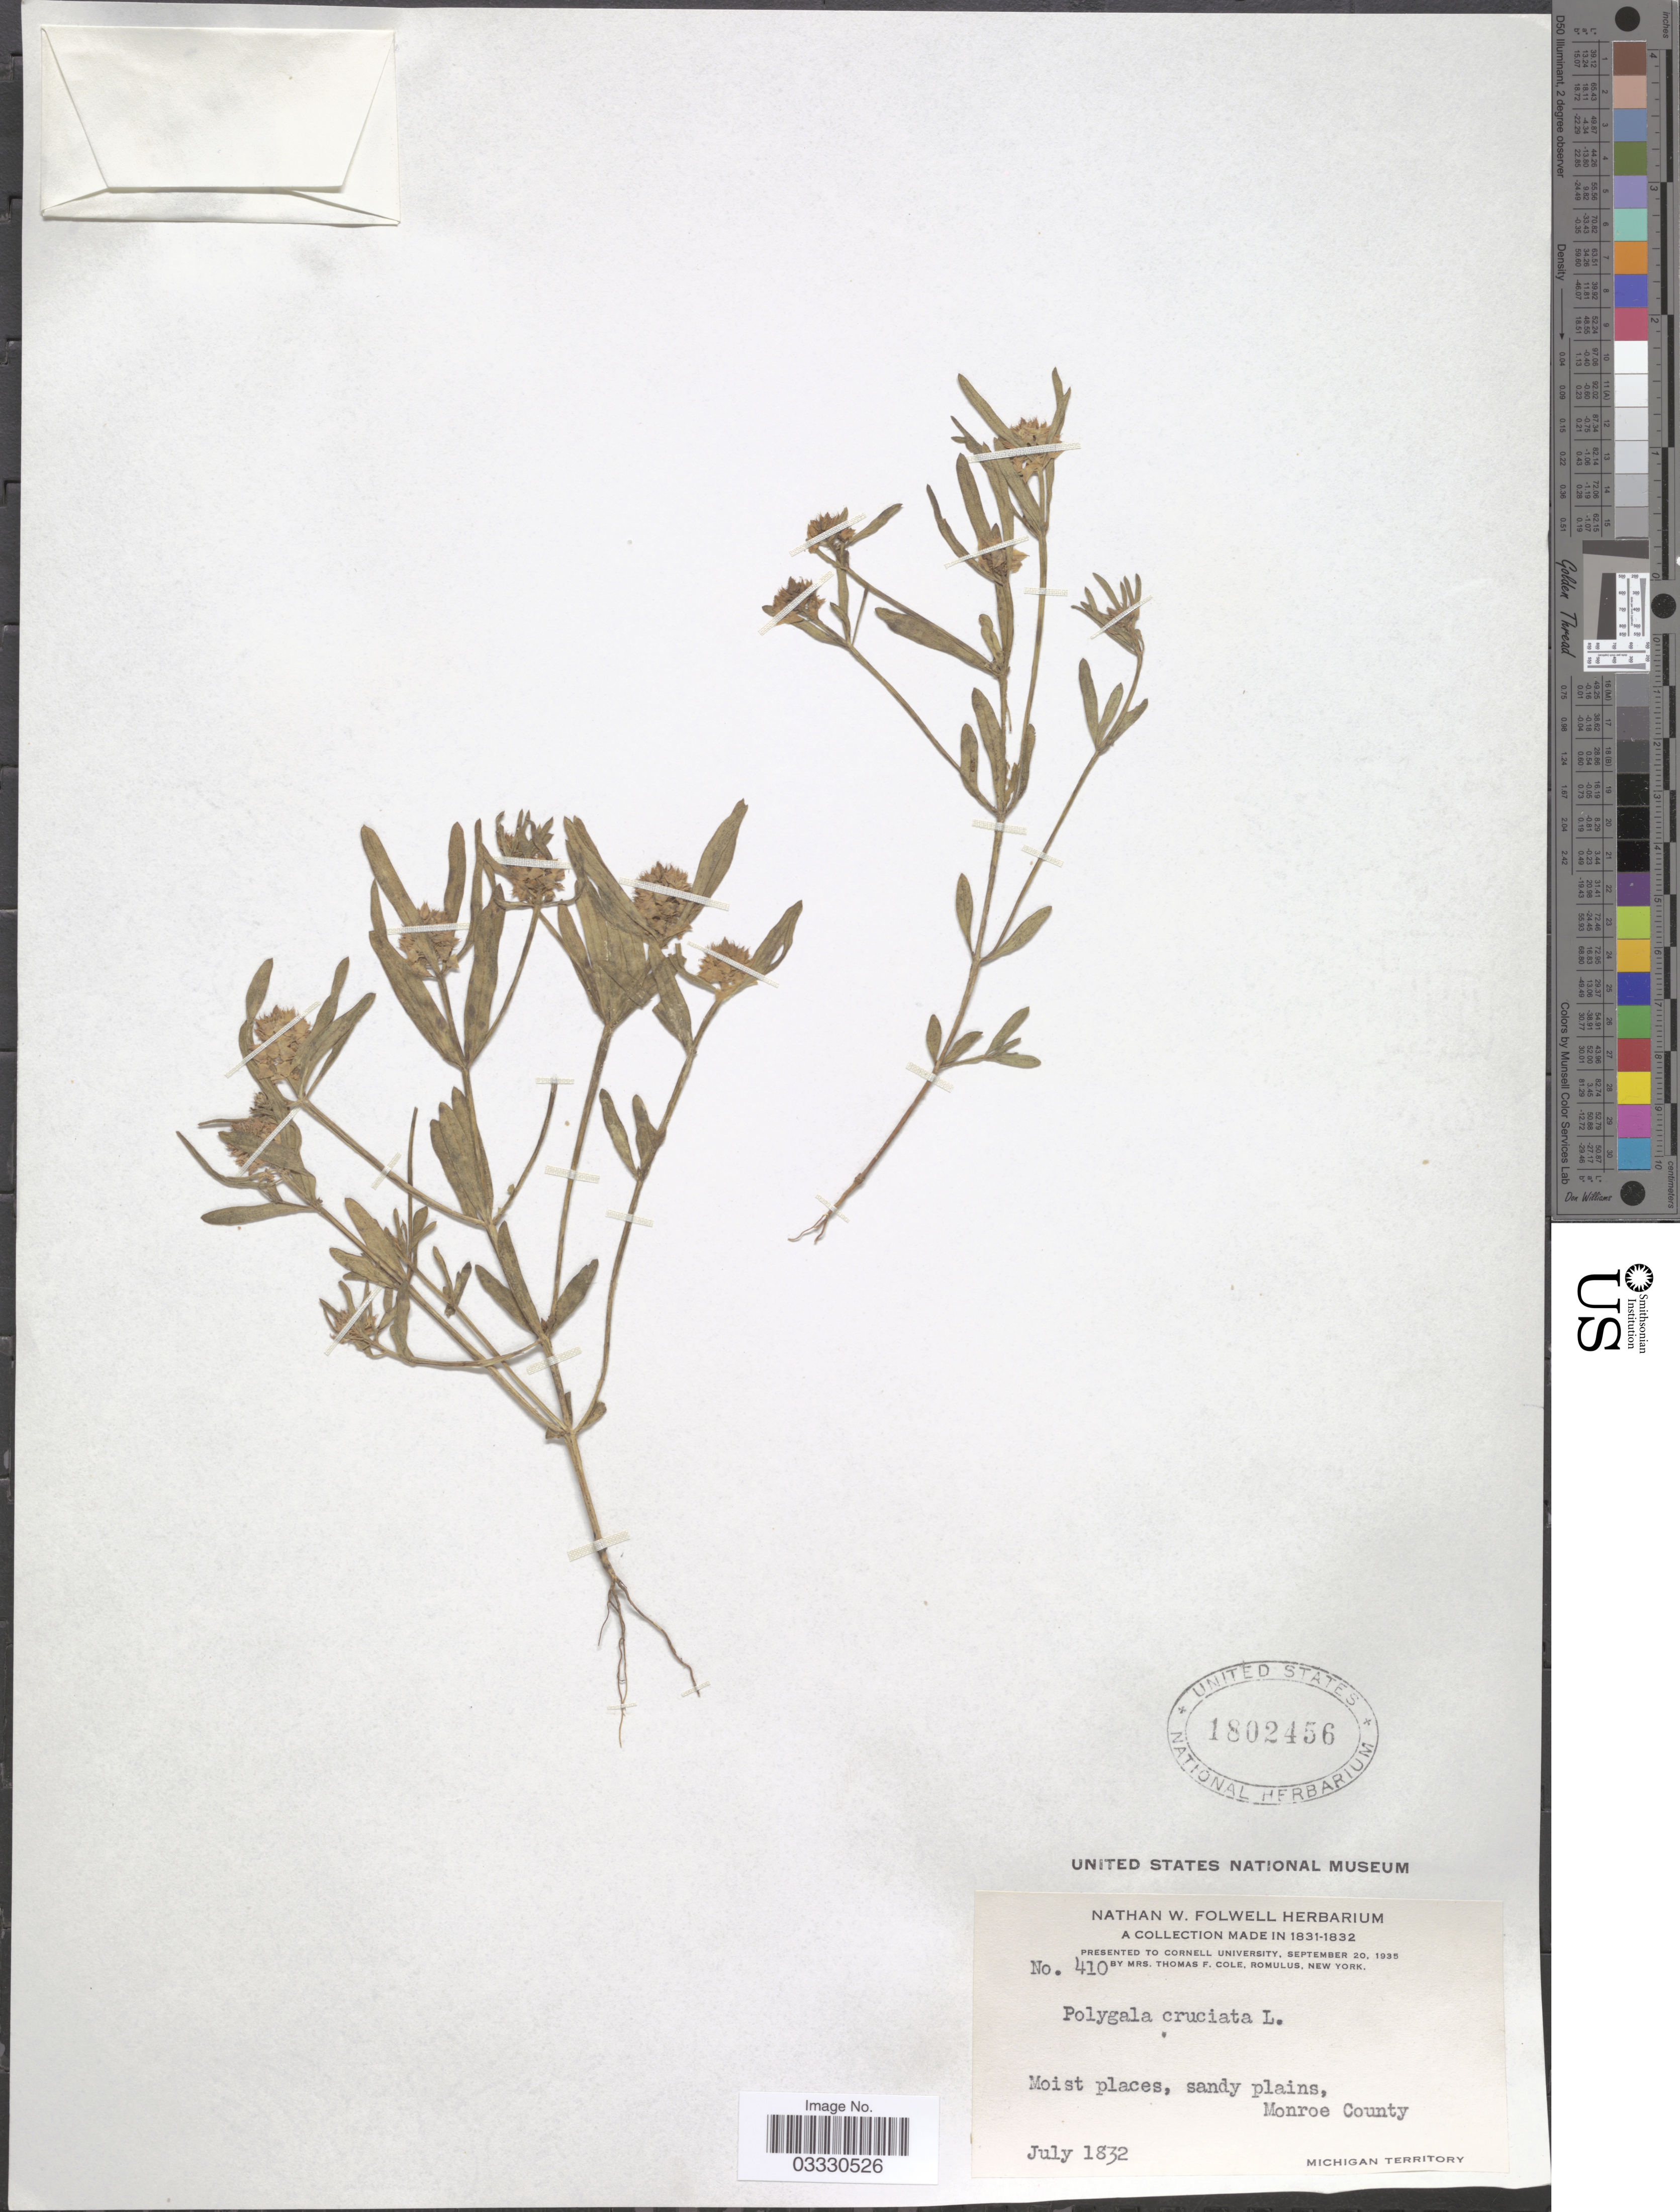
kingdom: Plantae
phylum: Tracheophyta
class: Magnoliopsida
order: Fabales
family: Polygalaceae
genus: Polygala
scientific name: Polygala cruciata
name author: L.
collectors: ex herb. Nathan W. Folwell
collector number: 410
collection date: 1832-07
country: United States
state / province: Michigan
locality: Monroe County.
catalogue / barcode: US 1802456